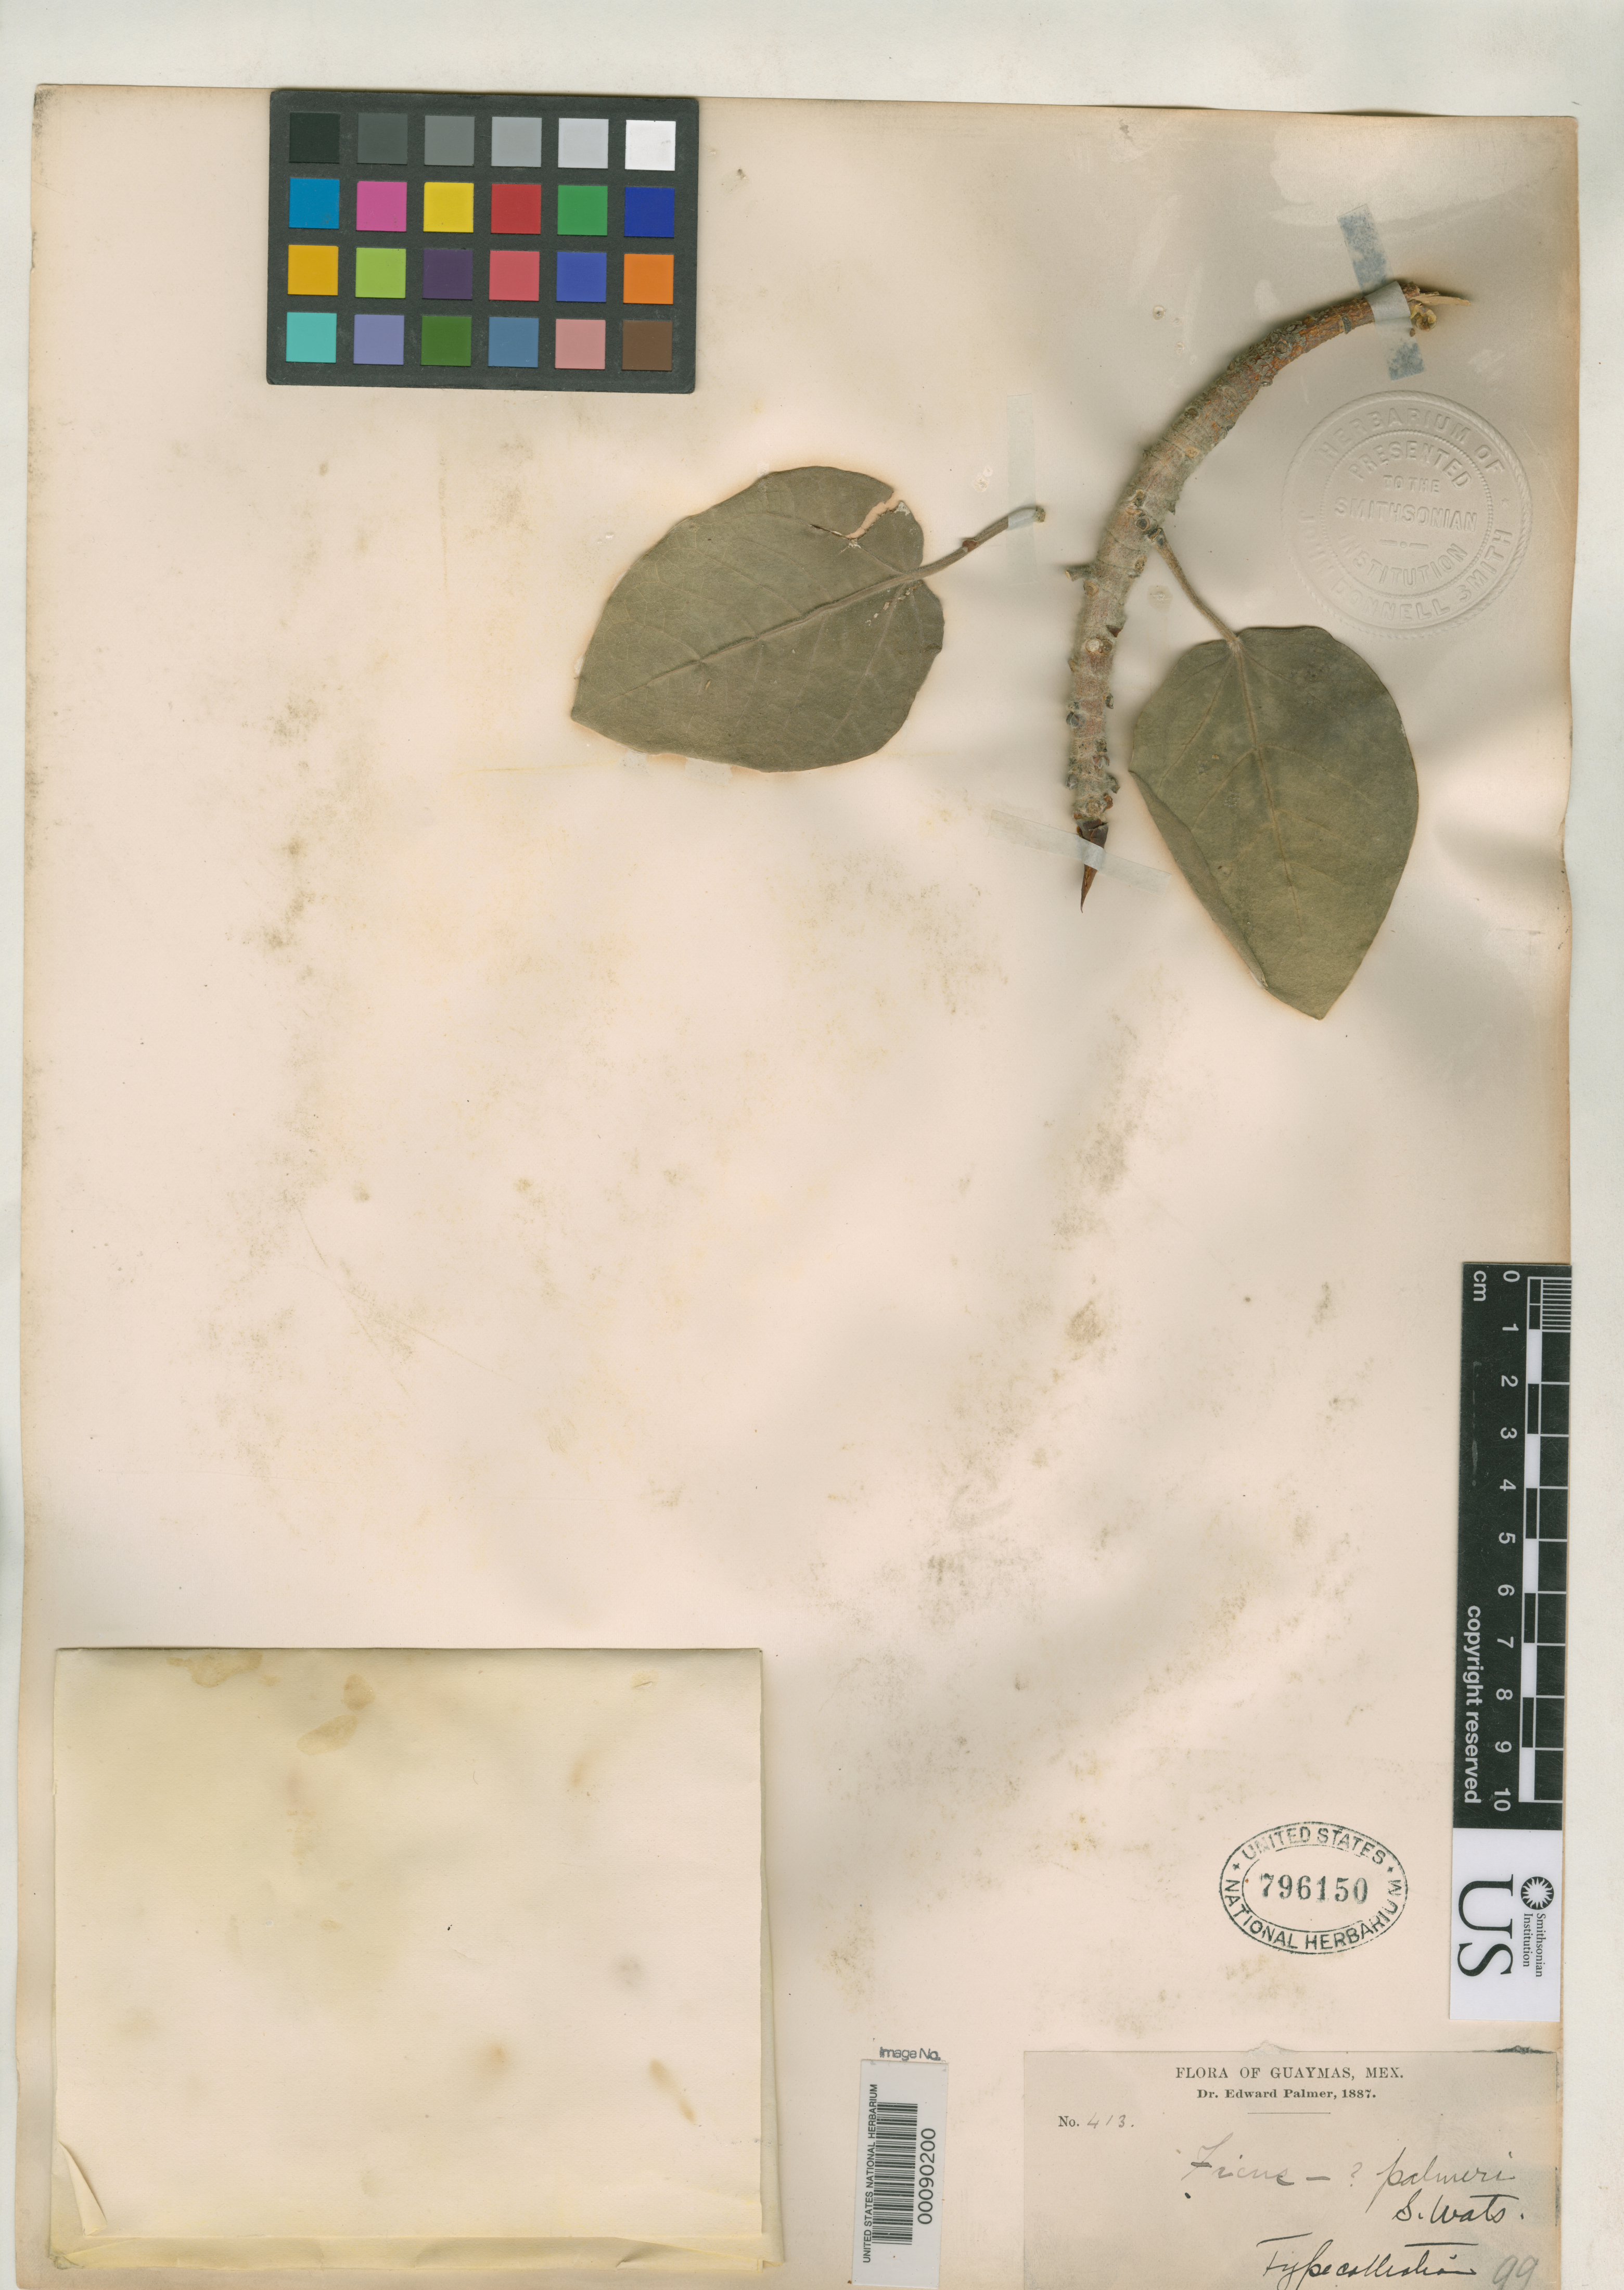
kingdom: Plantae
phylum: Tracheophyta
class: Magnoliopsida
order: Rosales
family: Moraceae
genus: Ficus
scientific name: Ficus palmeri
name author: S. Watson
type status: Type Collection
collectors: E. Palmer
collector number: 413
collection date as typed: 1887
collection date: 1887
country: Mexico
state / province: Sonora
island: San Pedro Martin Island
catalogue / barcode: US 796150